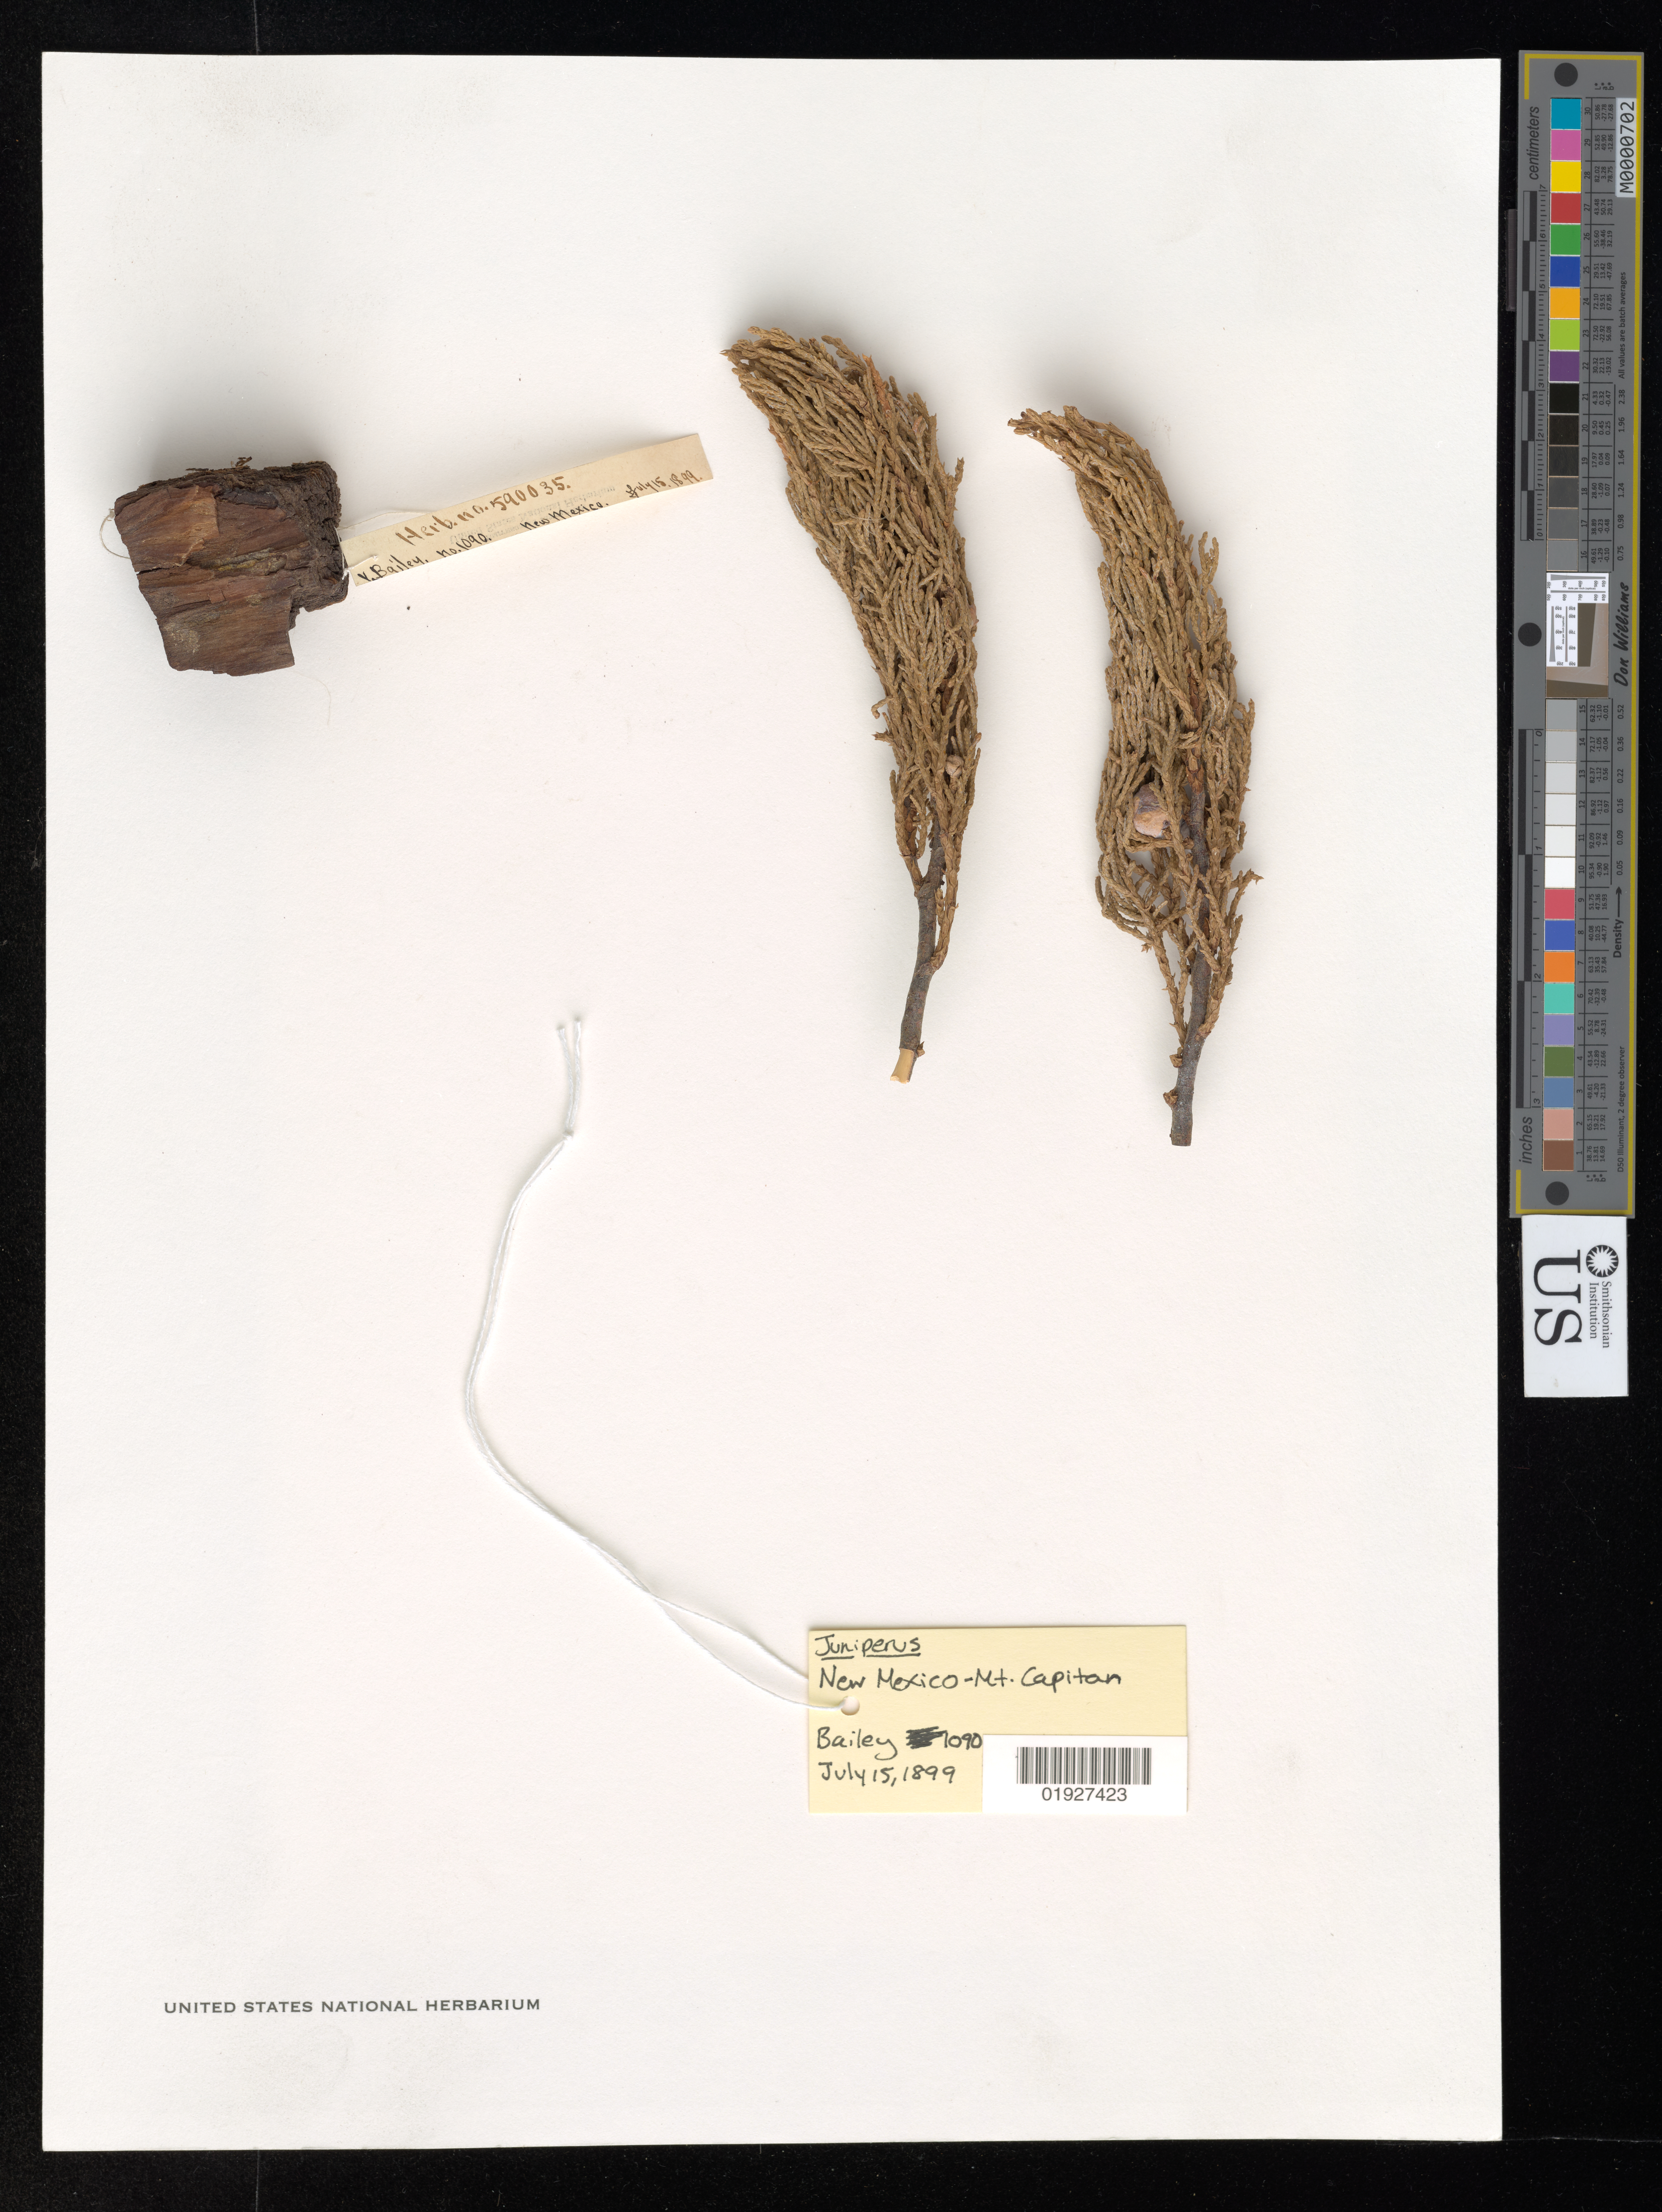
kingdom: Plantae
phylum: Tracheophyta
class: Pinopsida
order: Pinales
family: Cupressaceae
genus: Juniperus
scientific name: Juniperus pachyphlaea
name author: Torr.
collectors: V. Bailey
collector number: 1090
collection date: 1899-07-15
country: United States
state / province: New Mexico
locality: Mt. Capitan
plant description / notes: Herb. no. 590035; The identification is unclear. The specimen is filed in a box labelled as "Juniperus pachyphloea, utahensis, virginiana, and scopulorum." There is no specific identification on the specimen tag.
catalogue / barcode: US 590035